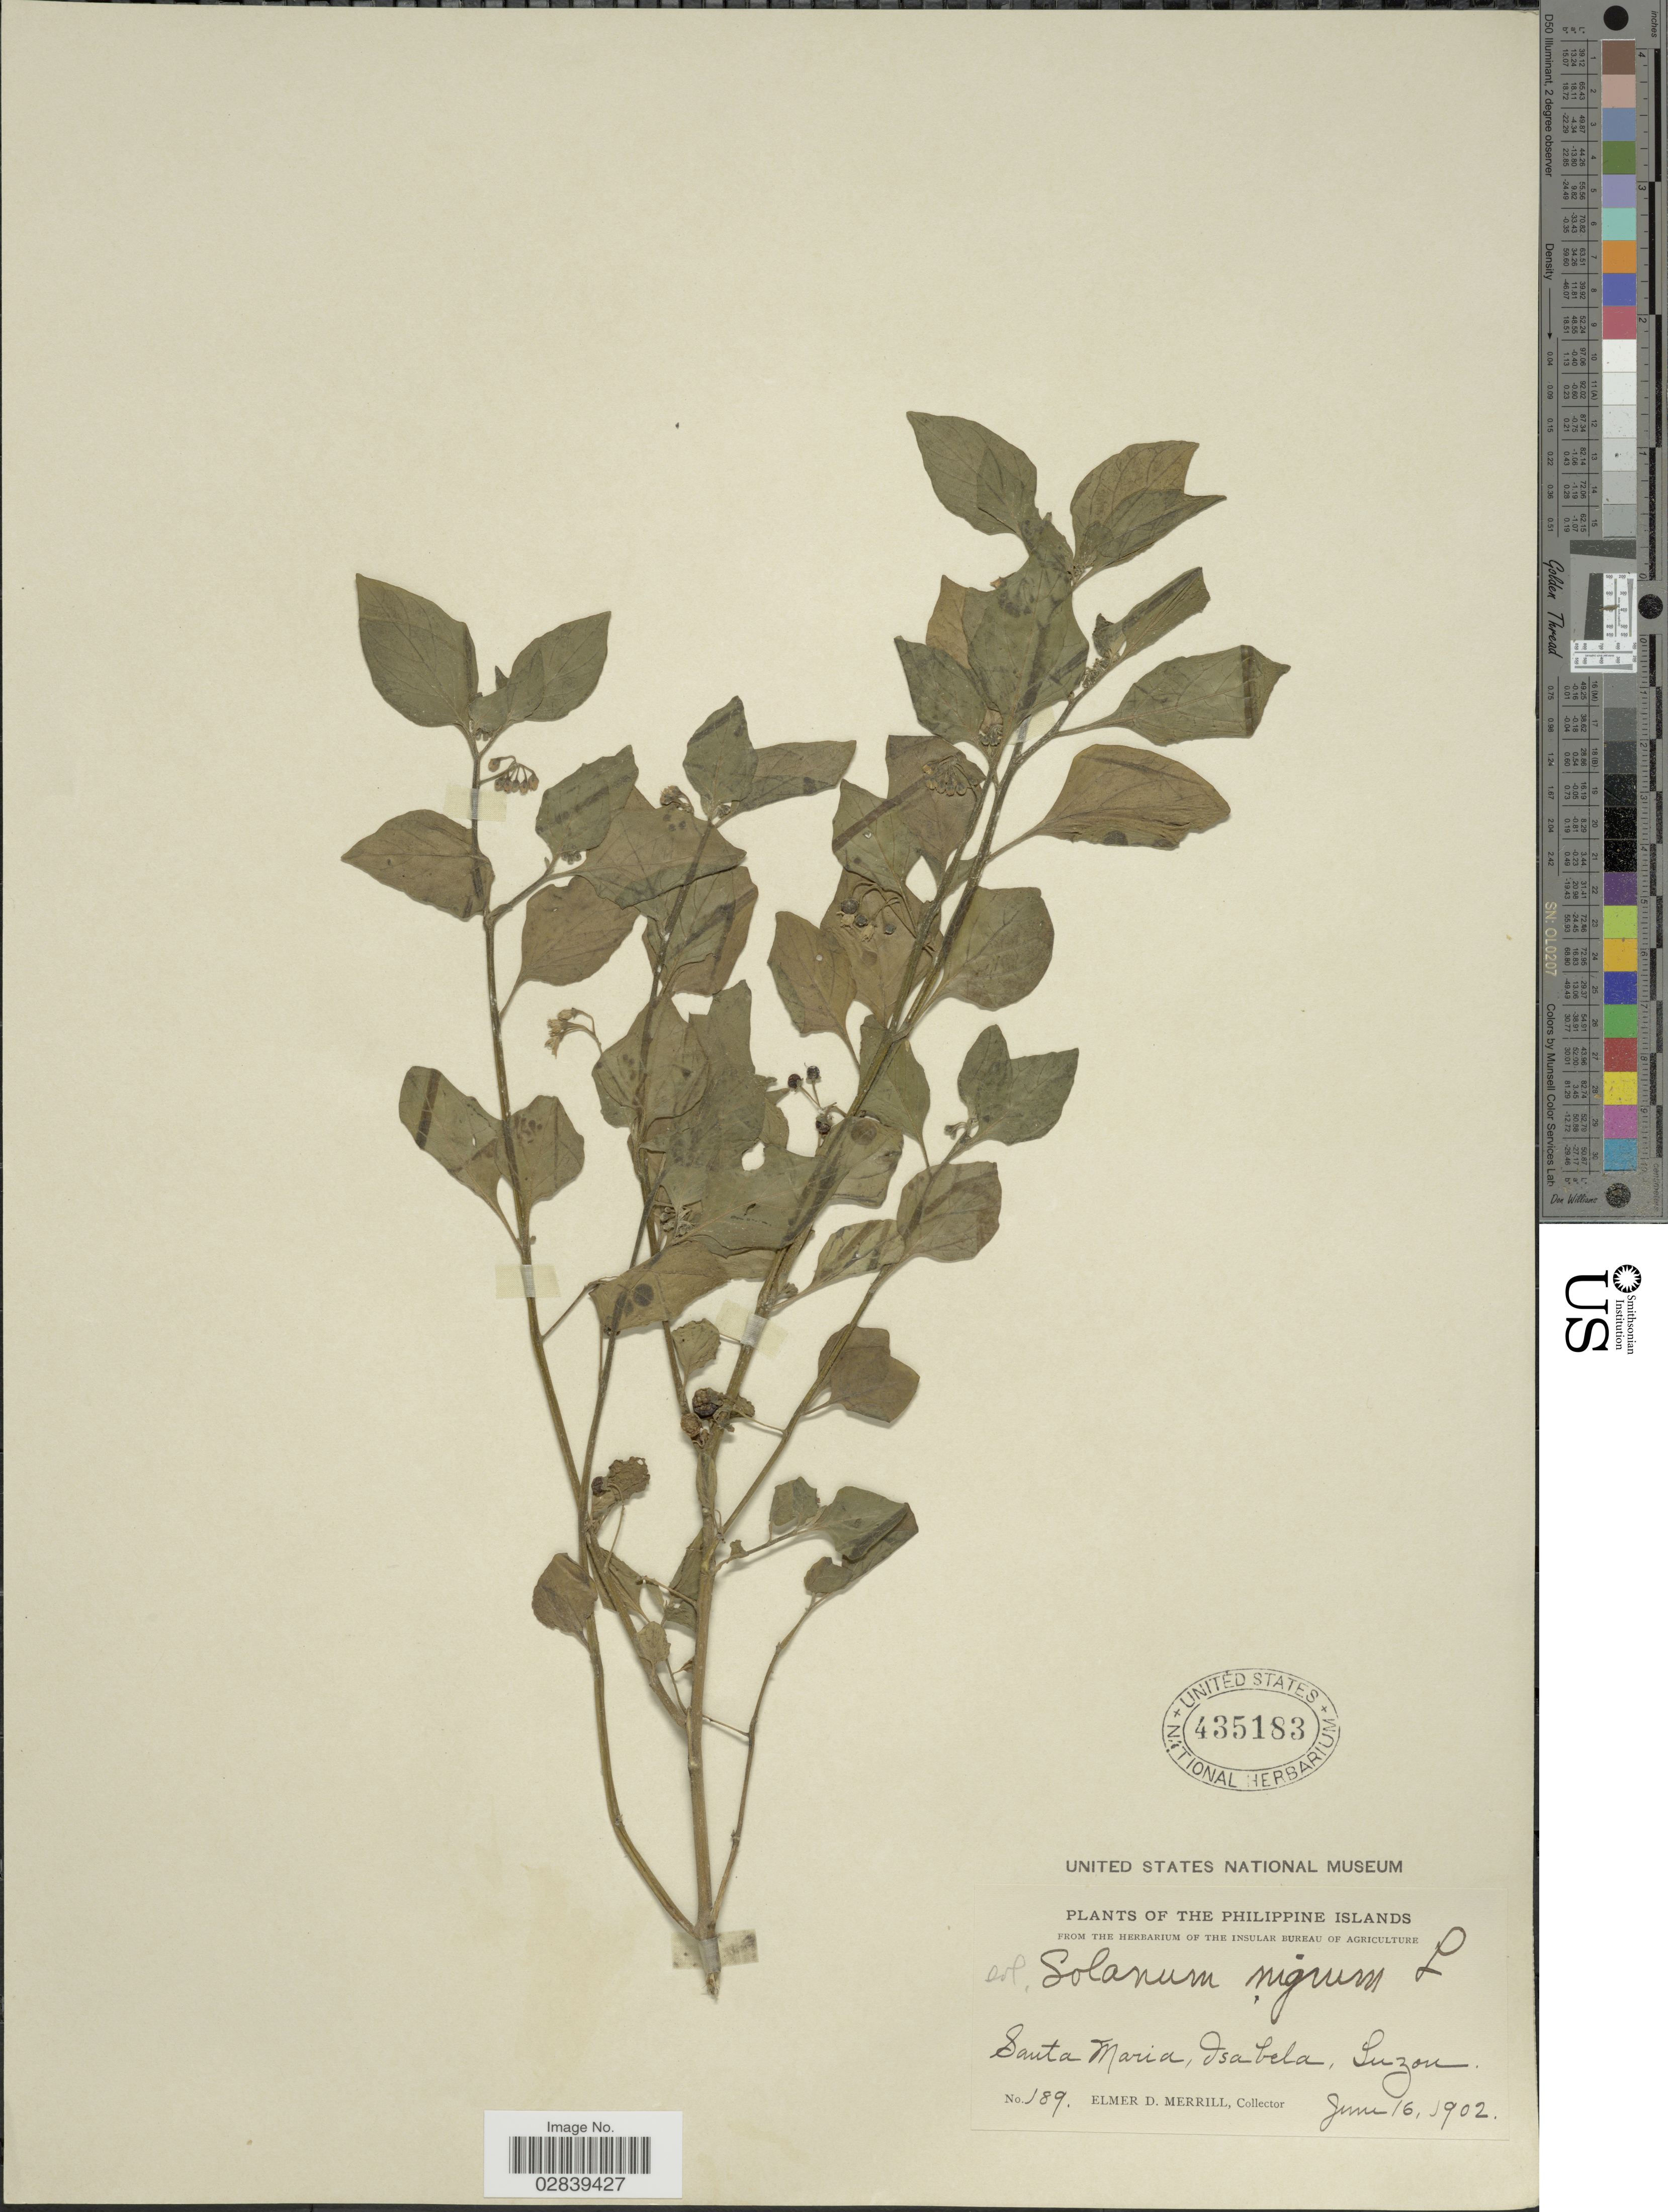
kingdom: Plantae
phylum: Tracheophyta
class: Magnoliopsida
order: Solanales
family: Solanaceae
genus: Solanum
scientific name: Solanum nigrum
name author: L.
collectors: E. D. Merrill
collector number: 189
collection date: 1902-06-16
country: Philippines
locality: Santa Maria, Isabela, Luzon.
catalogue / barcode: US 435183